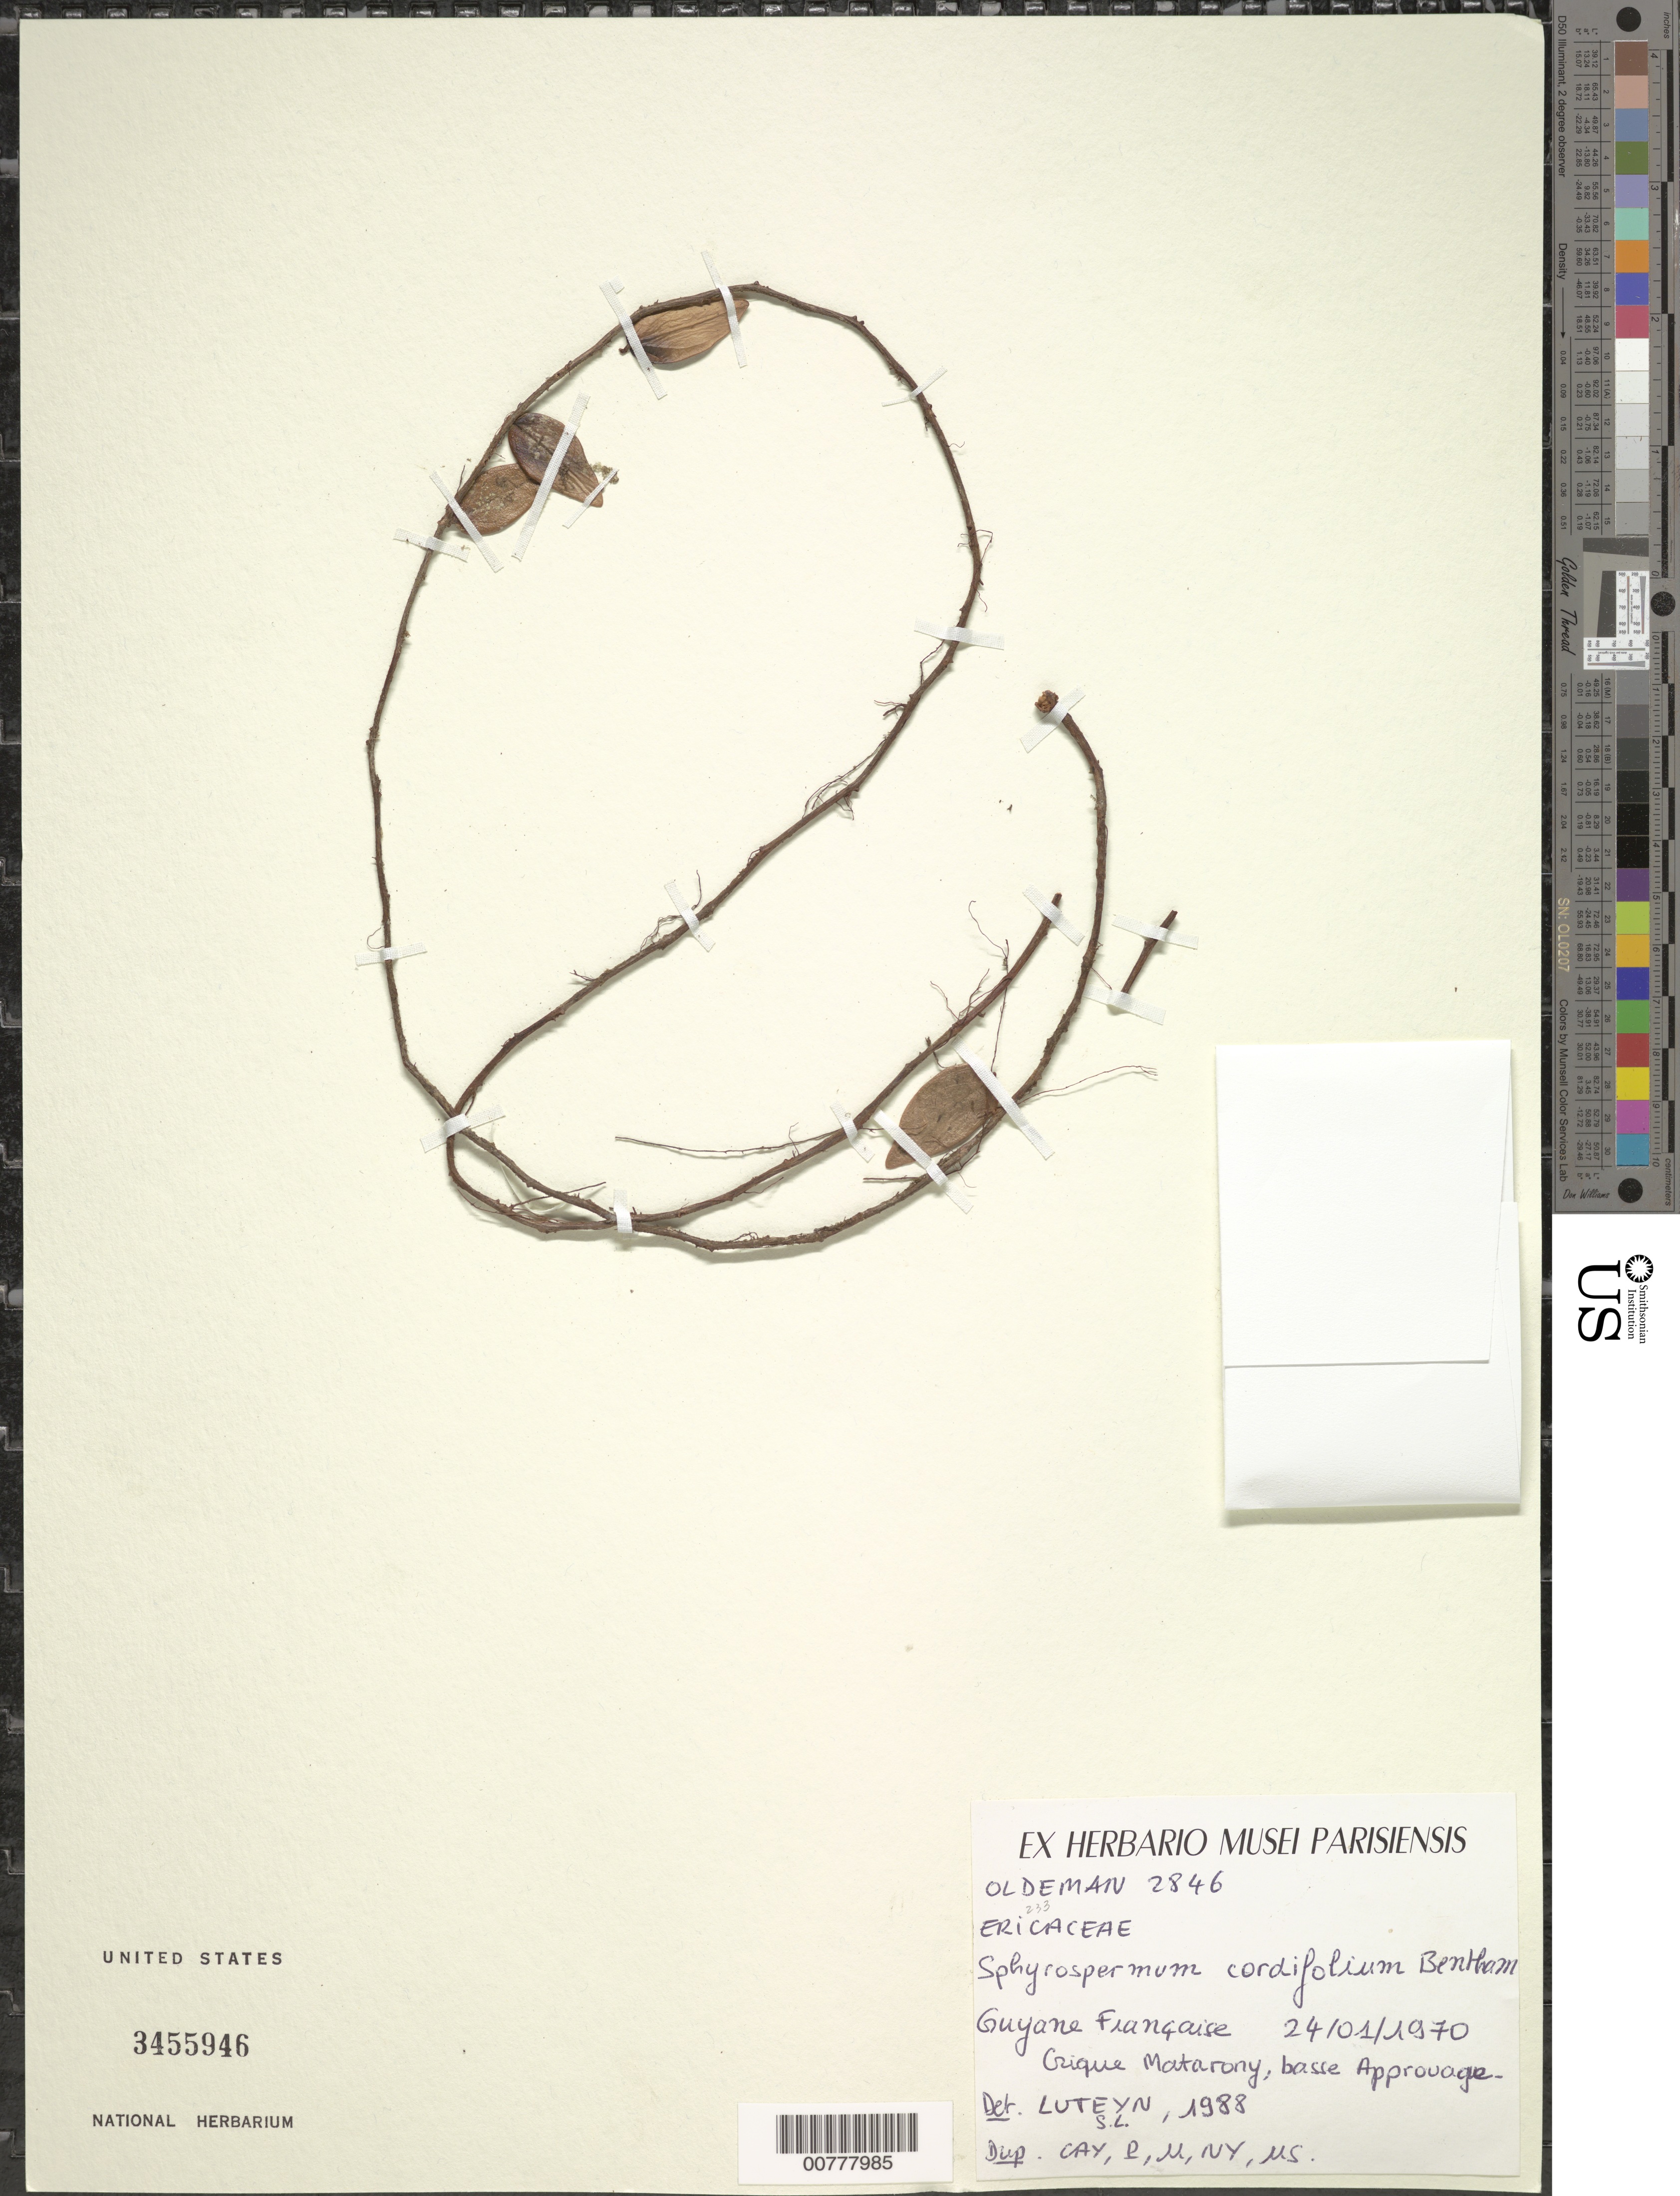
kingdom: Plantae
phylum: Tracheophyta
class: Magnoliopsida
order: Ericales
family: Ericaceae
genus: Sphyrospermum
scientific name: Sphyrospermum cordifolium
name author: Benth.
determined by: Luteyn, J. L.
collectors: R. Oldeman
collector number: B 2846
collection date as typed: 24-Jan-70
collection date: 1970-01-24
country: French Guiana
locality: Crique Matarony, basse Approuague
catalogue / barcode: US 3455946